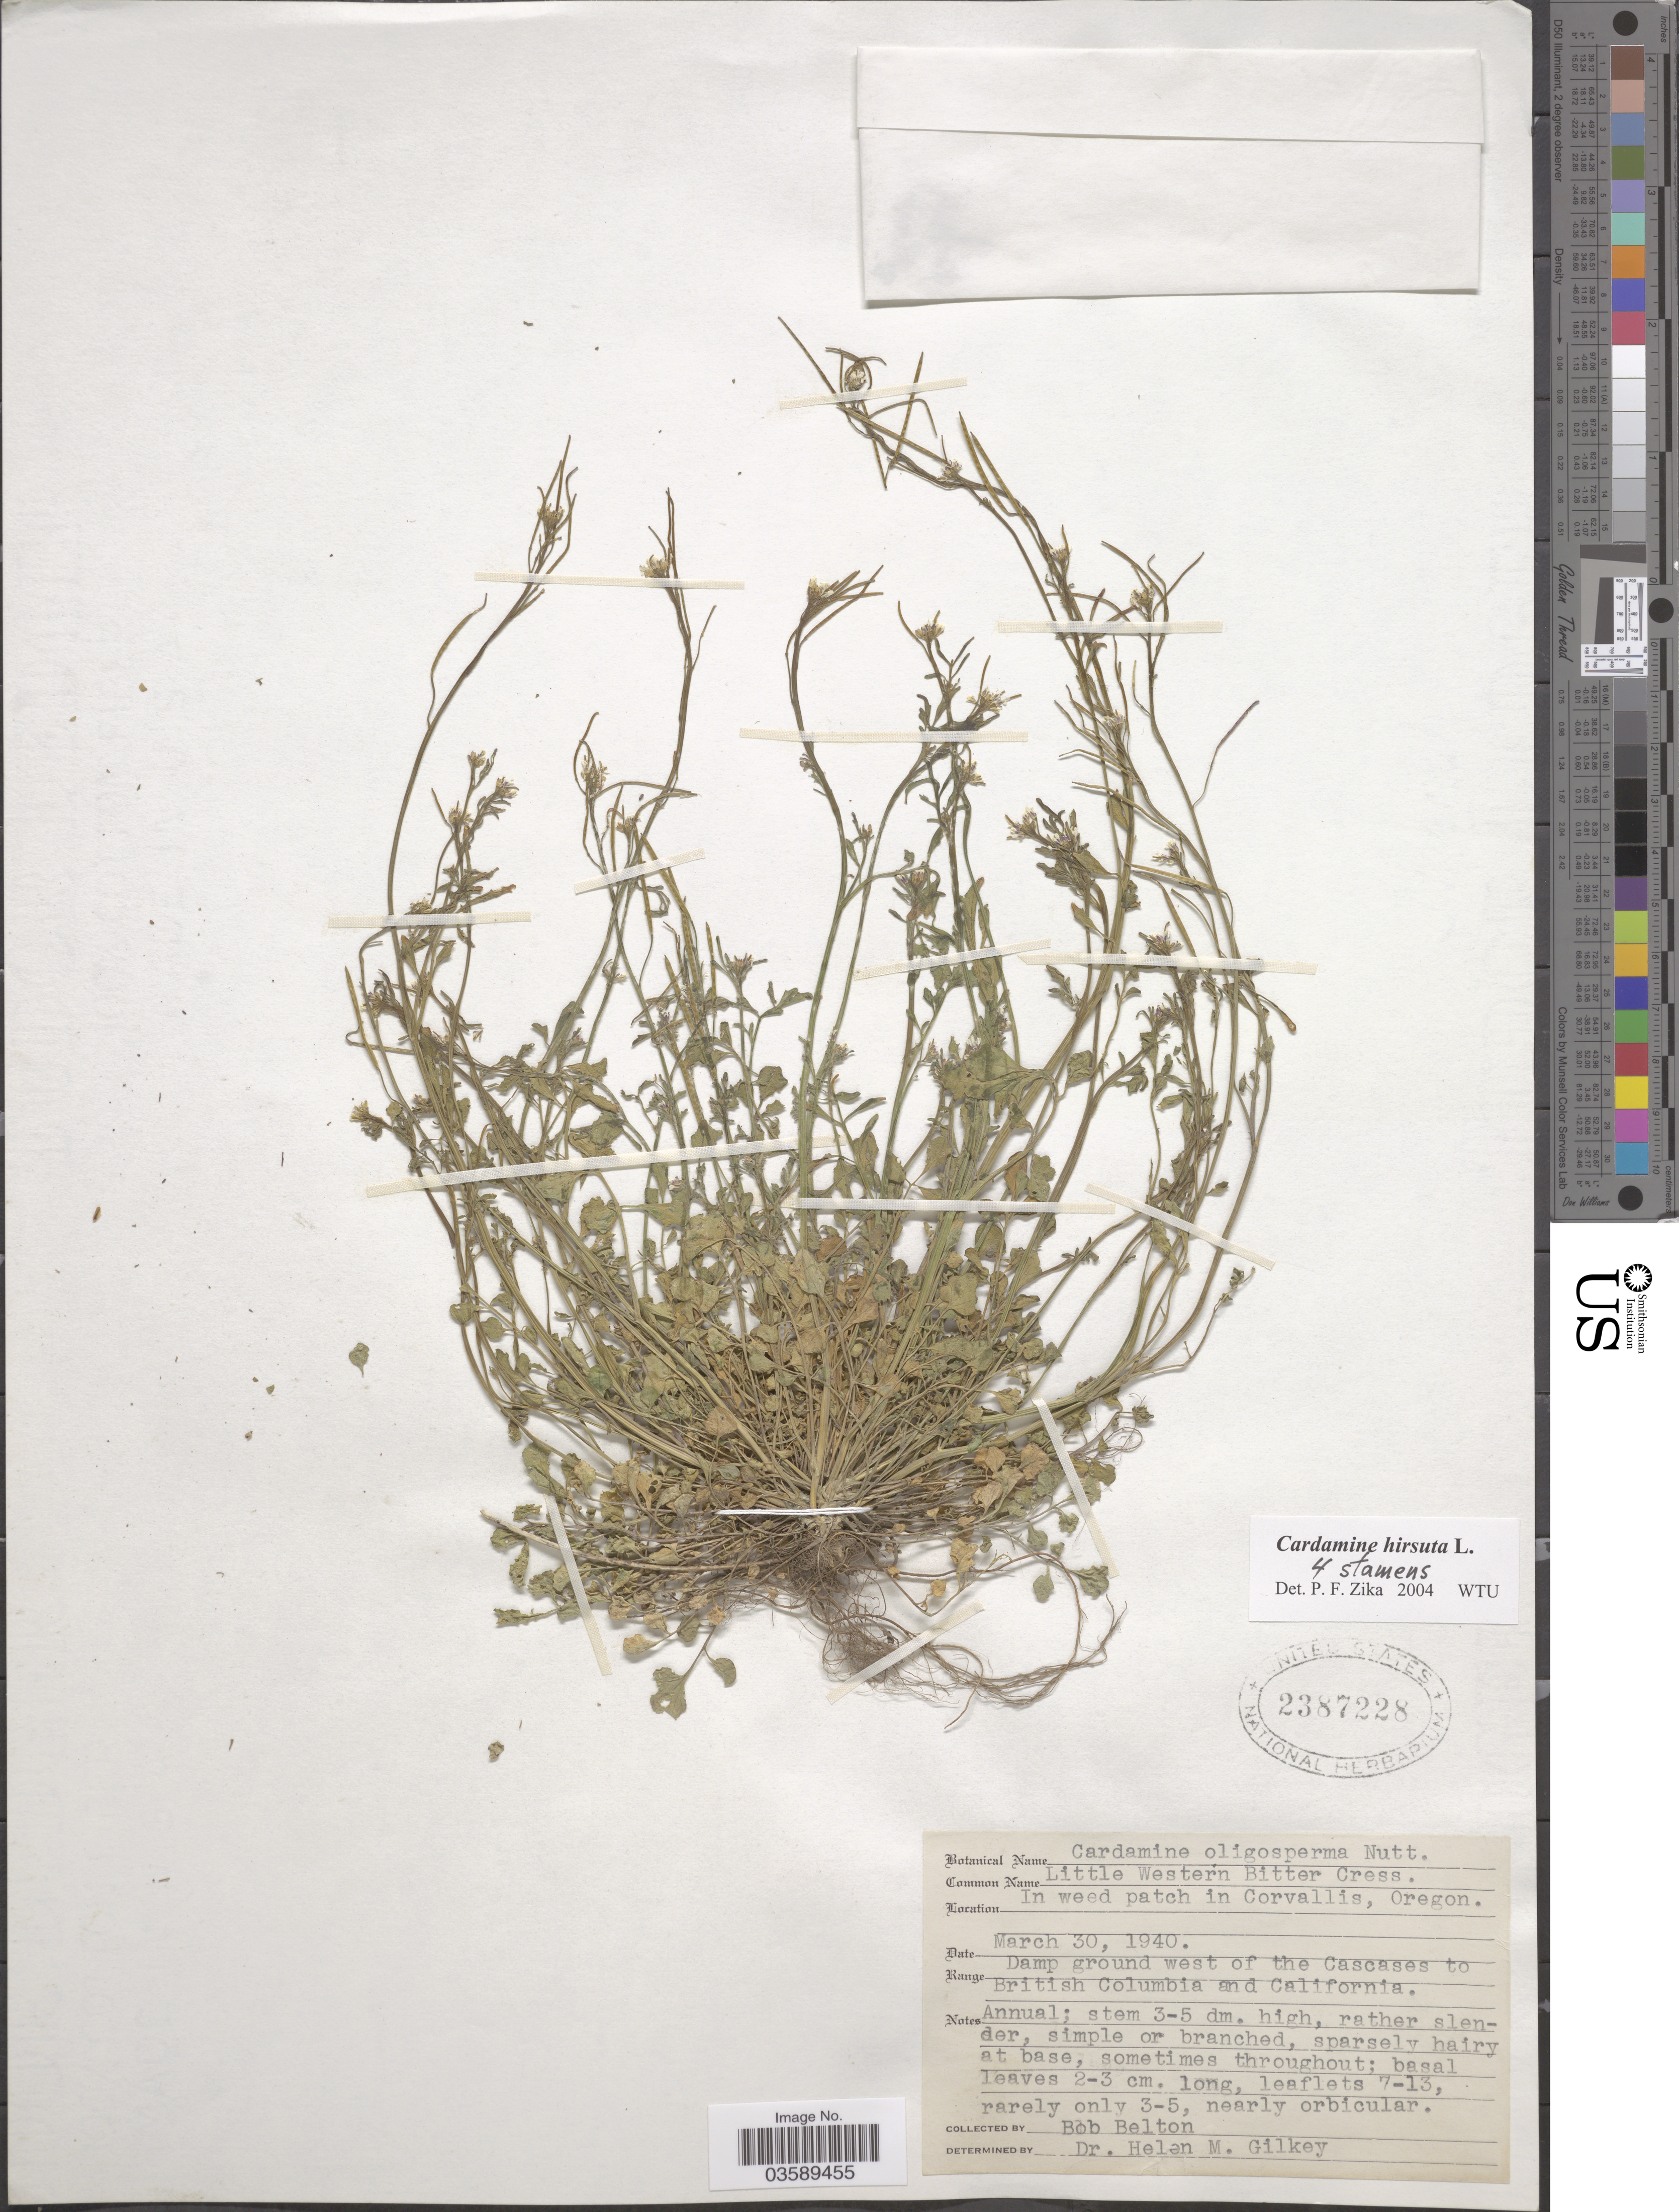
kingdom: Plantae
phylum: Tracheophyta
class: Magnoliopsida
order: Brassicales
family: Brassicaceae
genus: Cardamine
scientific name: Cardamine hirsuta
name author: L.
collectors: B. Belton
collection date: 1940-03-30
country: United States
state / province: Oregon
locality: In weed patch in Corvallis. Damp ground West of Cascases to Birtish Columbia and California.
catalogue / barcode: US 2387228